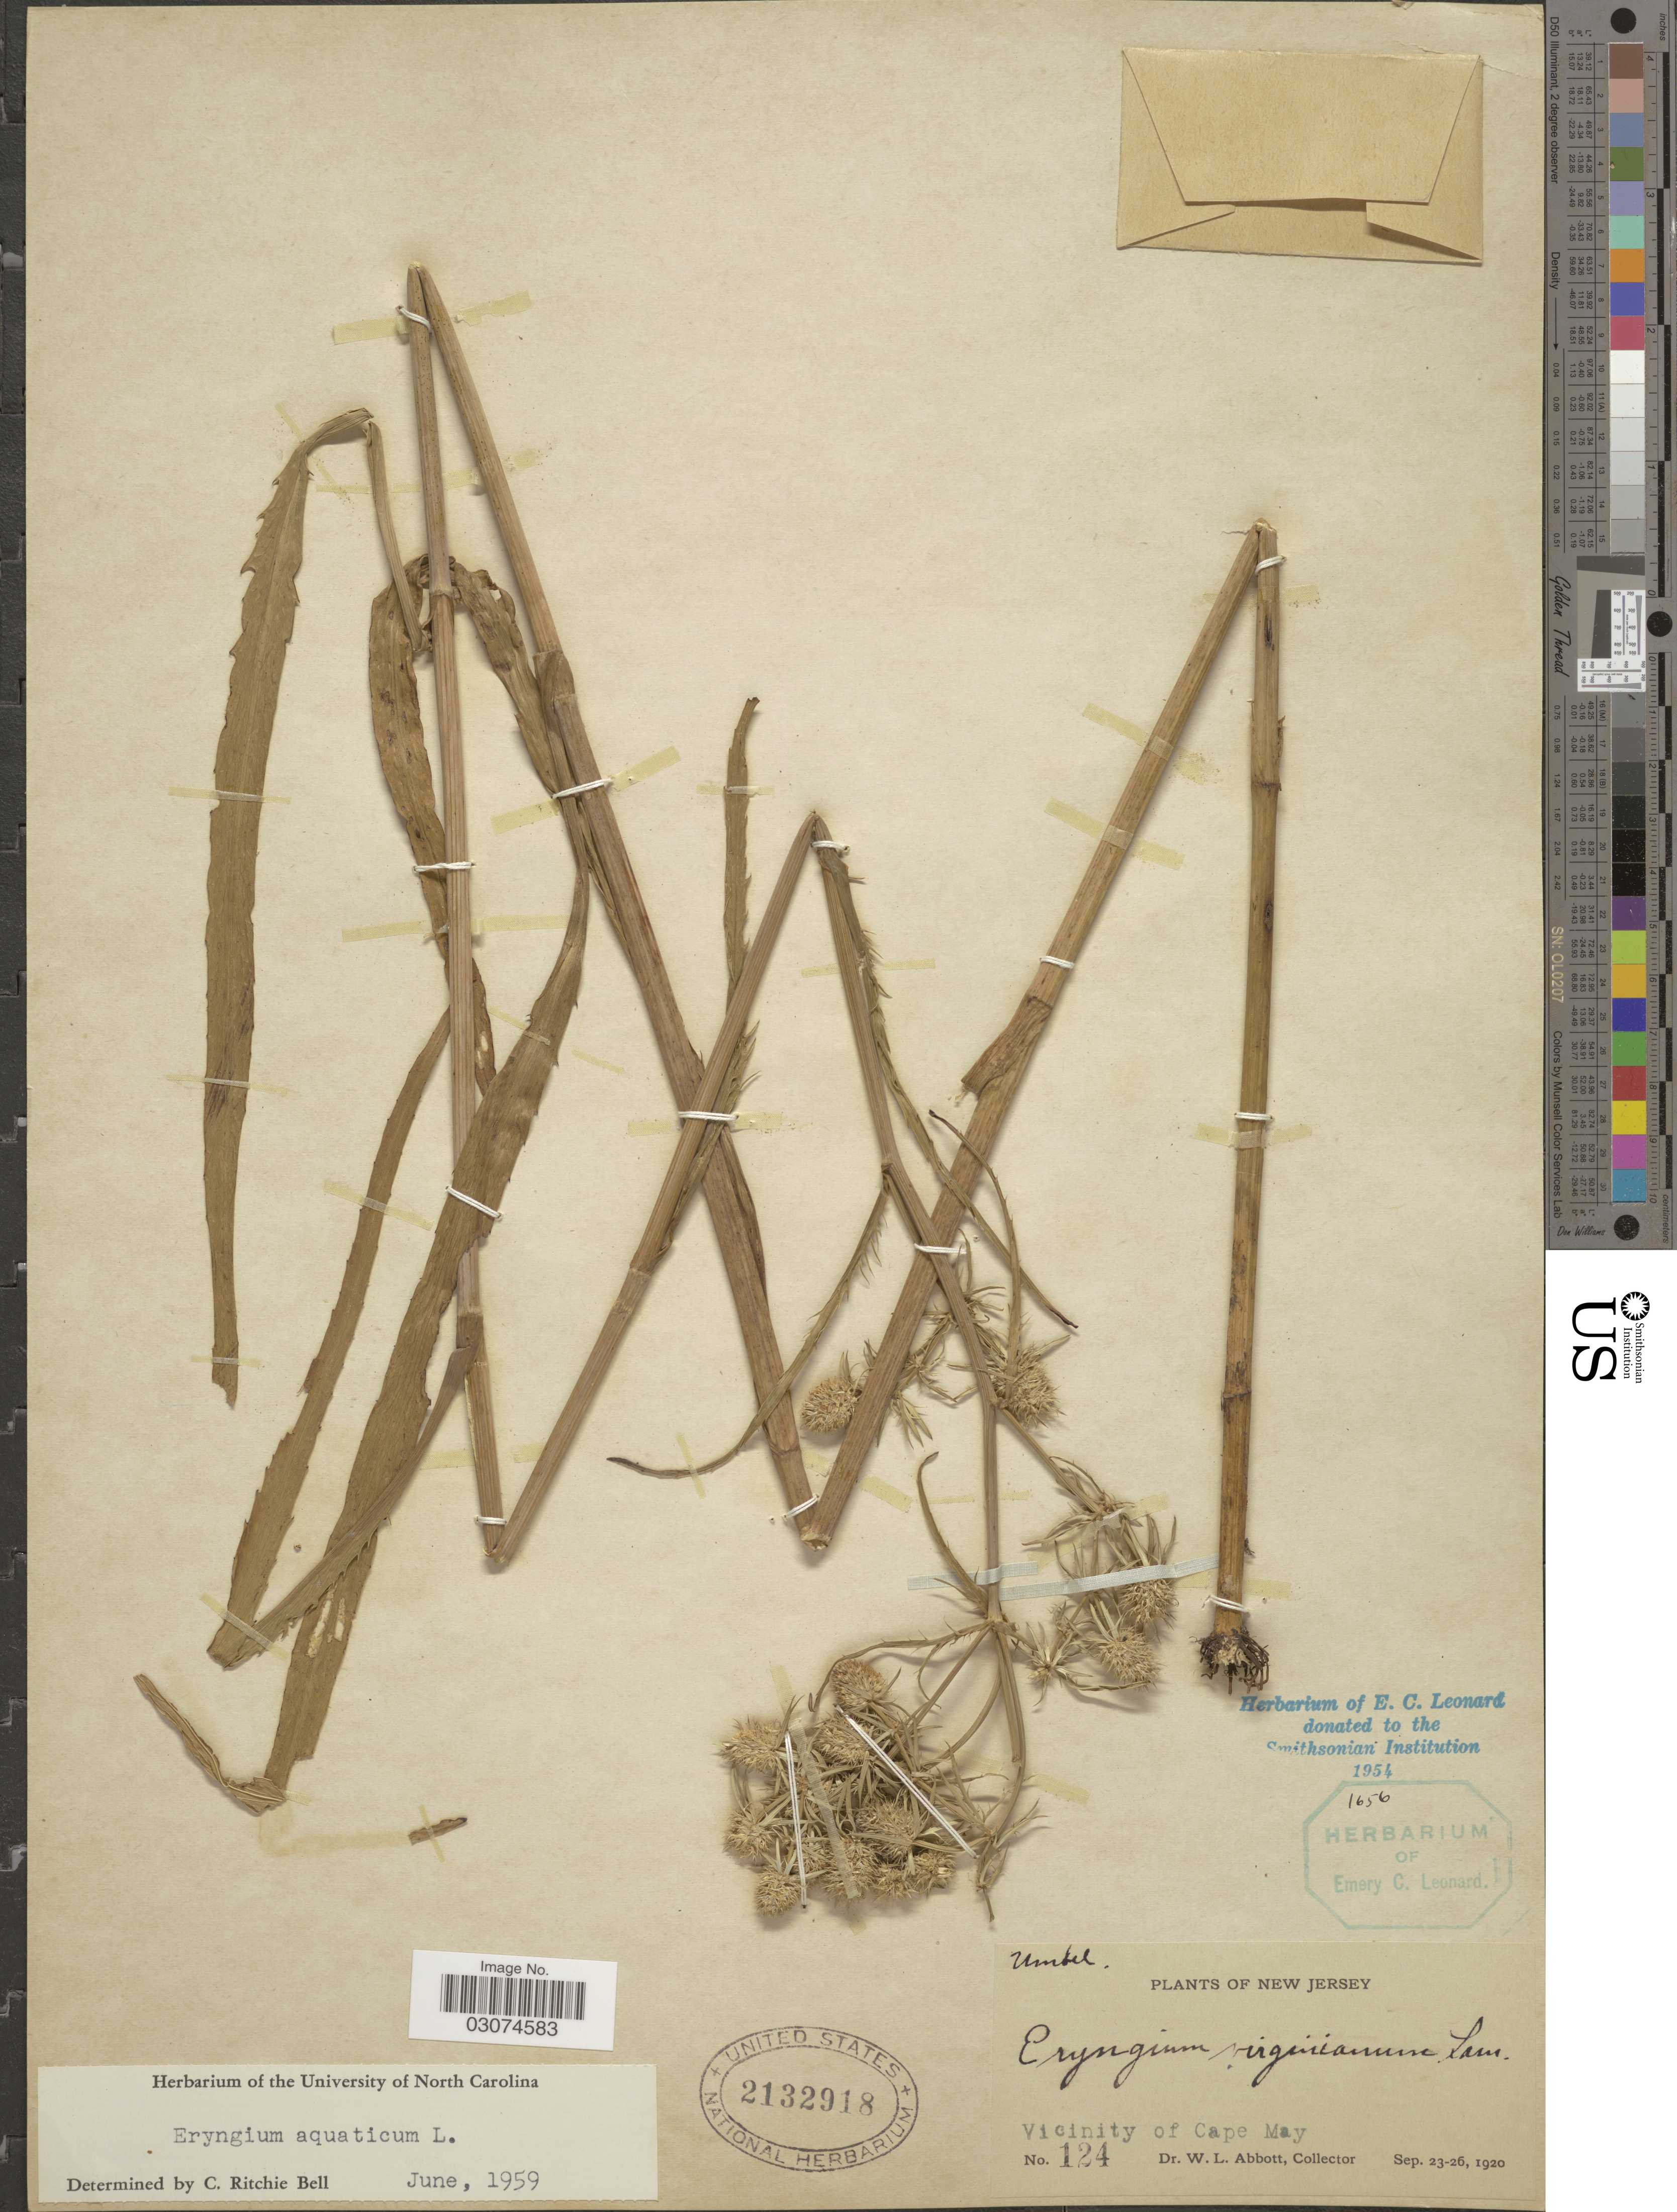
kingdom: Plantae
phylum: Tracheophyta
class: Magnoliopsida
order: Apiales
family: Apiaceae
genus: Eryngium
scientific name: Eryngium aquaticum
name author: L.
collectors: W. L. Abbott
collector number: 124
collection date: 1920-09-23/1920-09-26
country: United States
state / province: New Jersey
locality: Vicinity of Cape May.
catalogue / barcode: US 2132918